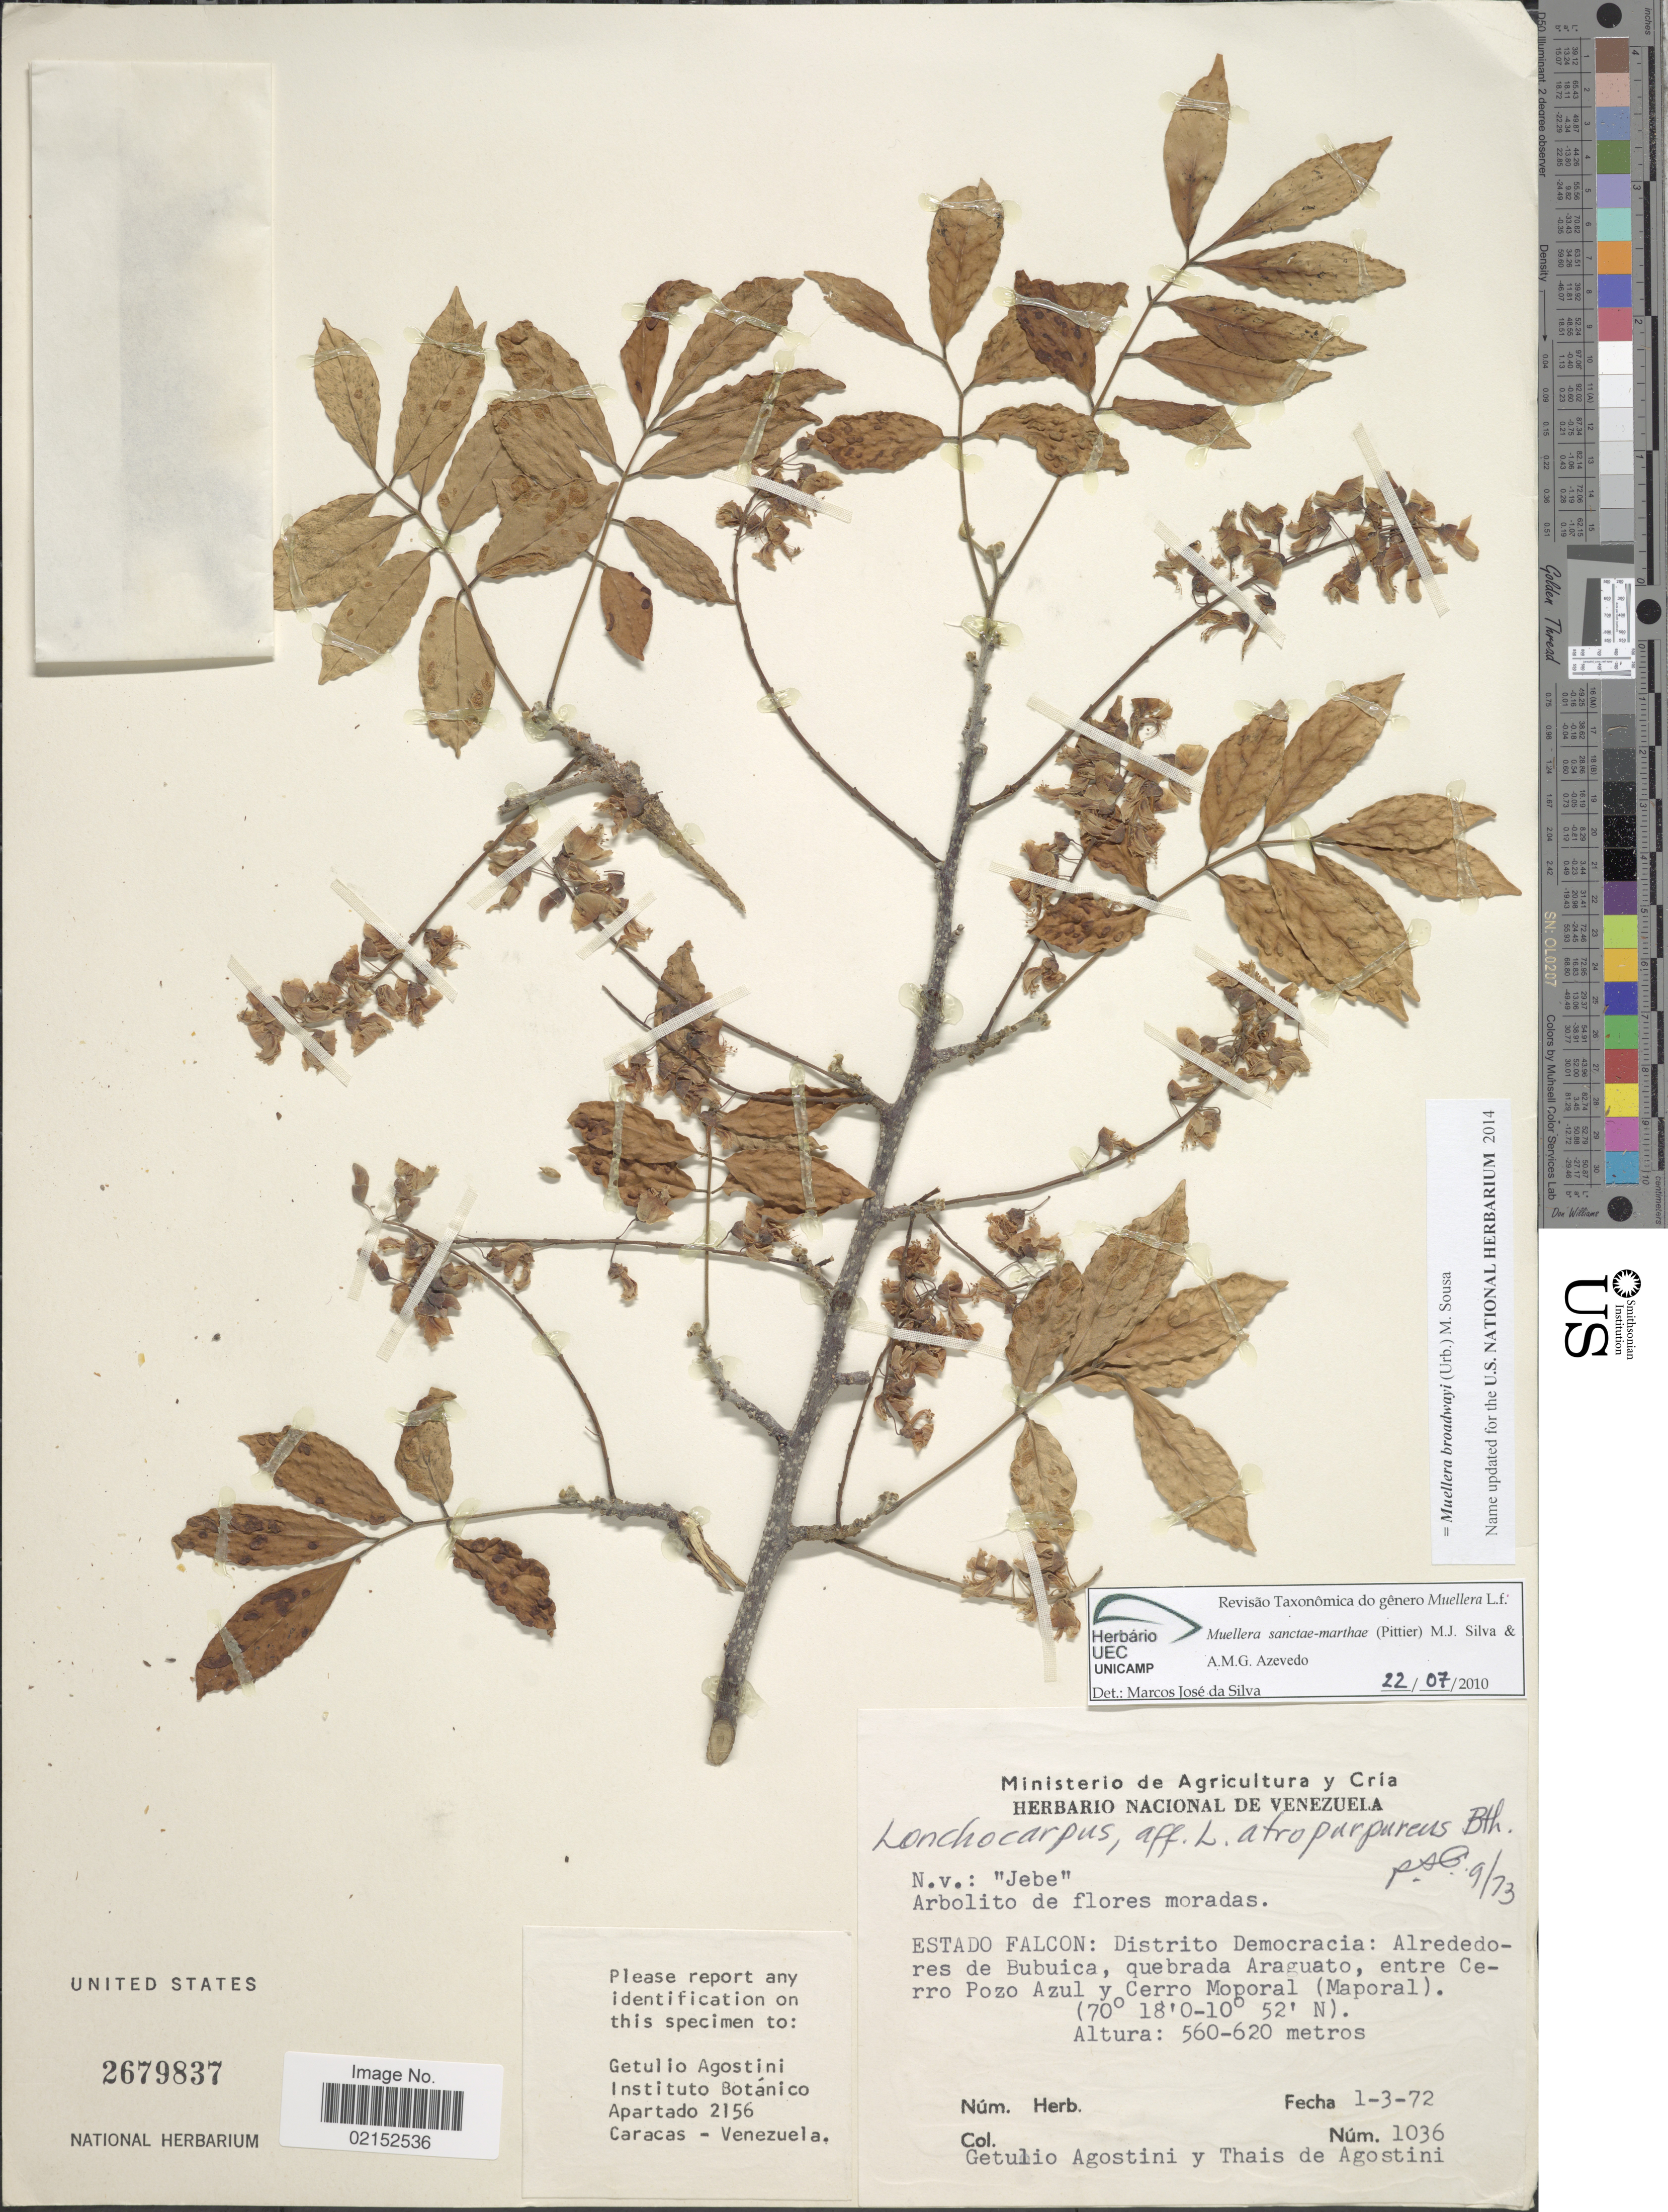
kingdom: Plantae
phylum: Tracheophyta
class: Magnoliopsida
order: Fabales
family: Fabaceae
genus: Muellera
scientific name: Muellera broadwayi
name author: (Urb.) M. Sousa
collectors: G. Agostini & T. Agostini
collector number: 1036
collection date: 1972-03-01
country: Venezuela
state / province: Falcon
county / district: Democracia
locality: Alrededore de Bubuica, quebrada Araguato, entre Cerro Pozo Azul y Cerro Moporal (Maporal)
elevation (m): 560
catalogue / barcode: US 2679837